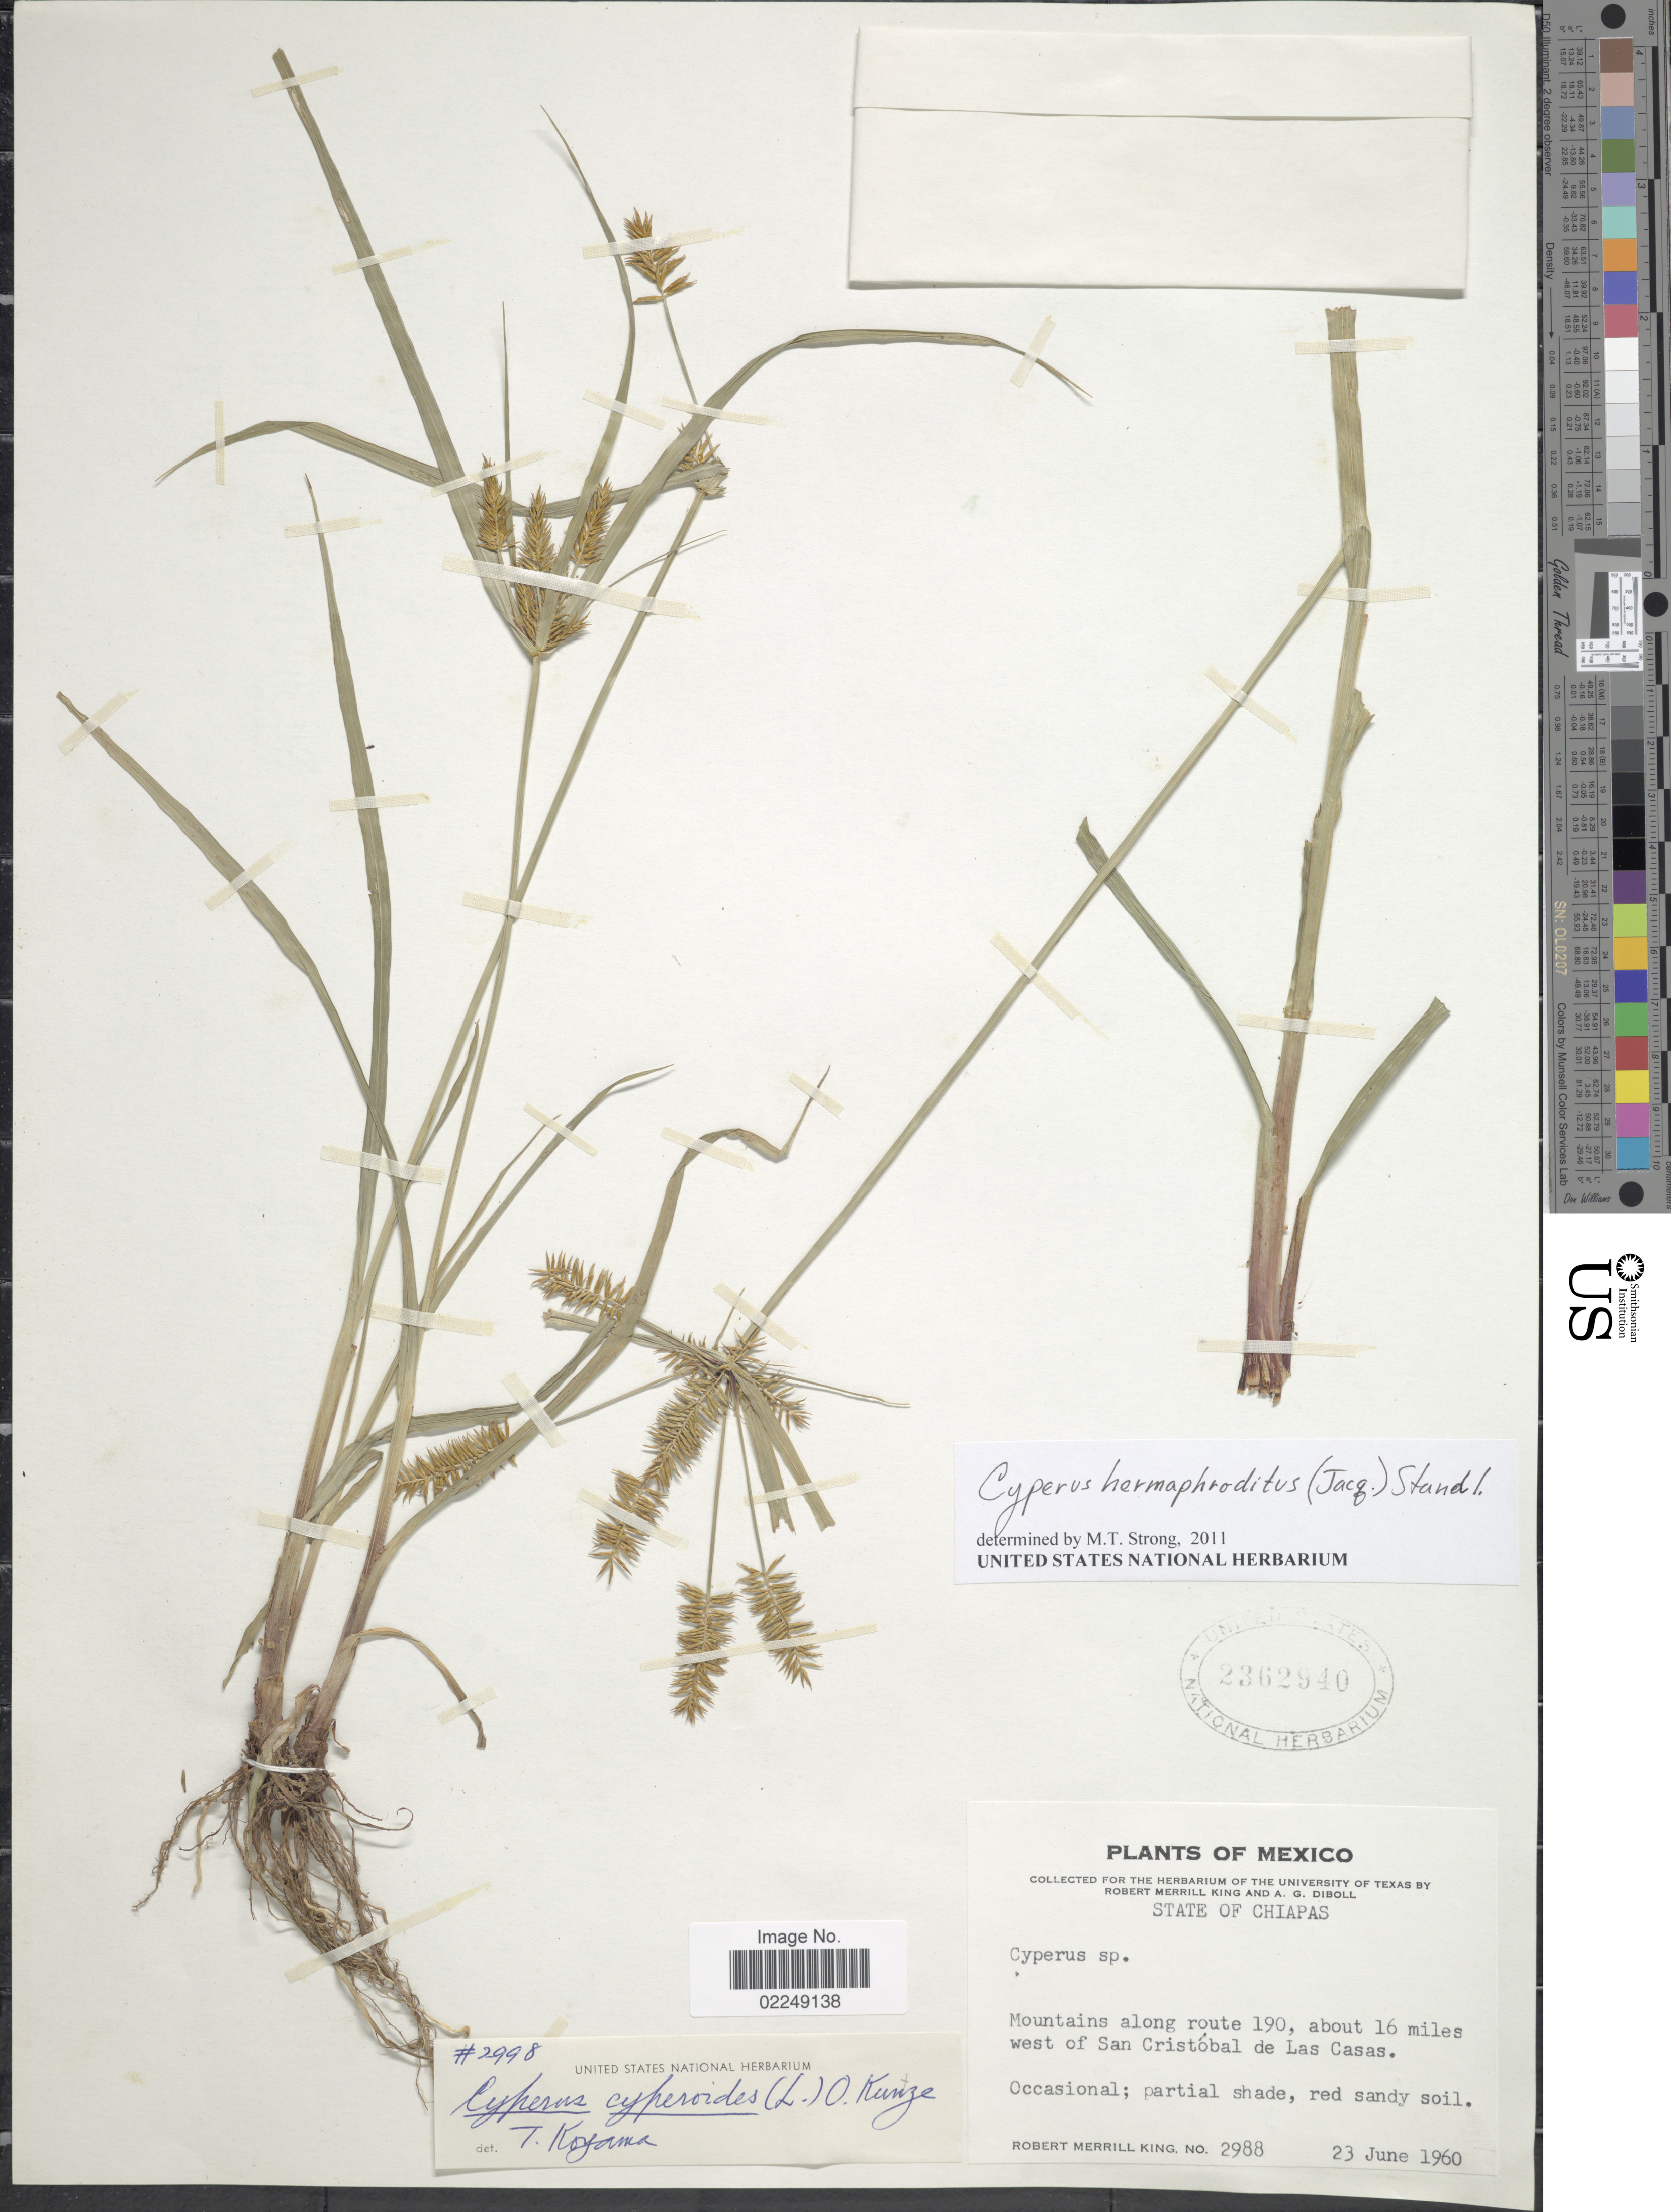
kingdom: Plantae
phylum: Tracheophyta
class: Liliopsida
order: Poales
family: Cyperaceae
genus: Cyperus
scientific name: Cyperus hermaphroditus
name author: (Jacq.) Standl.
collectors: R. M. King & A. Diboll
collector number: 2988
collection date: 1960-06-23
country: Mexico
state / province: Chiapas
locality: Mountains along route 190, about 16 miles west of San Cristobal de Las Casas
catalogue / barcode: US 2362940